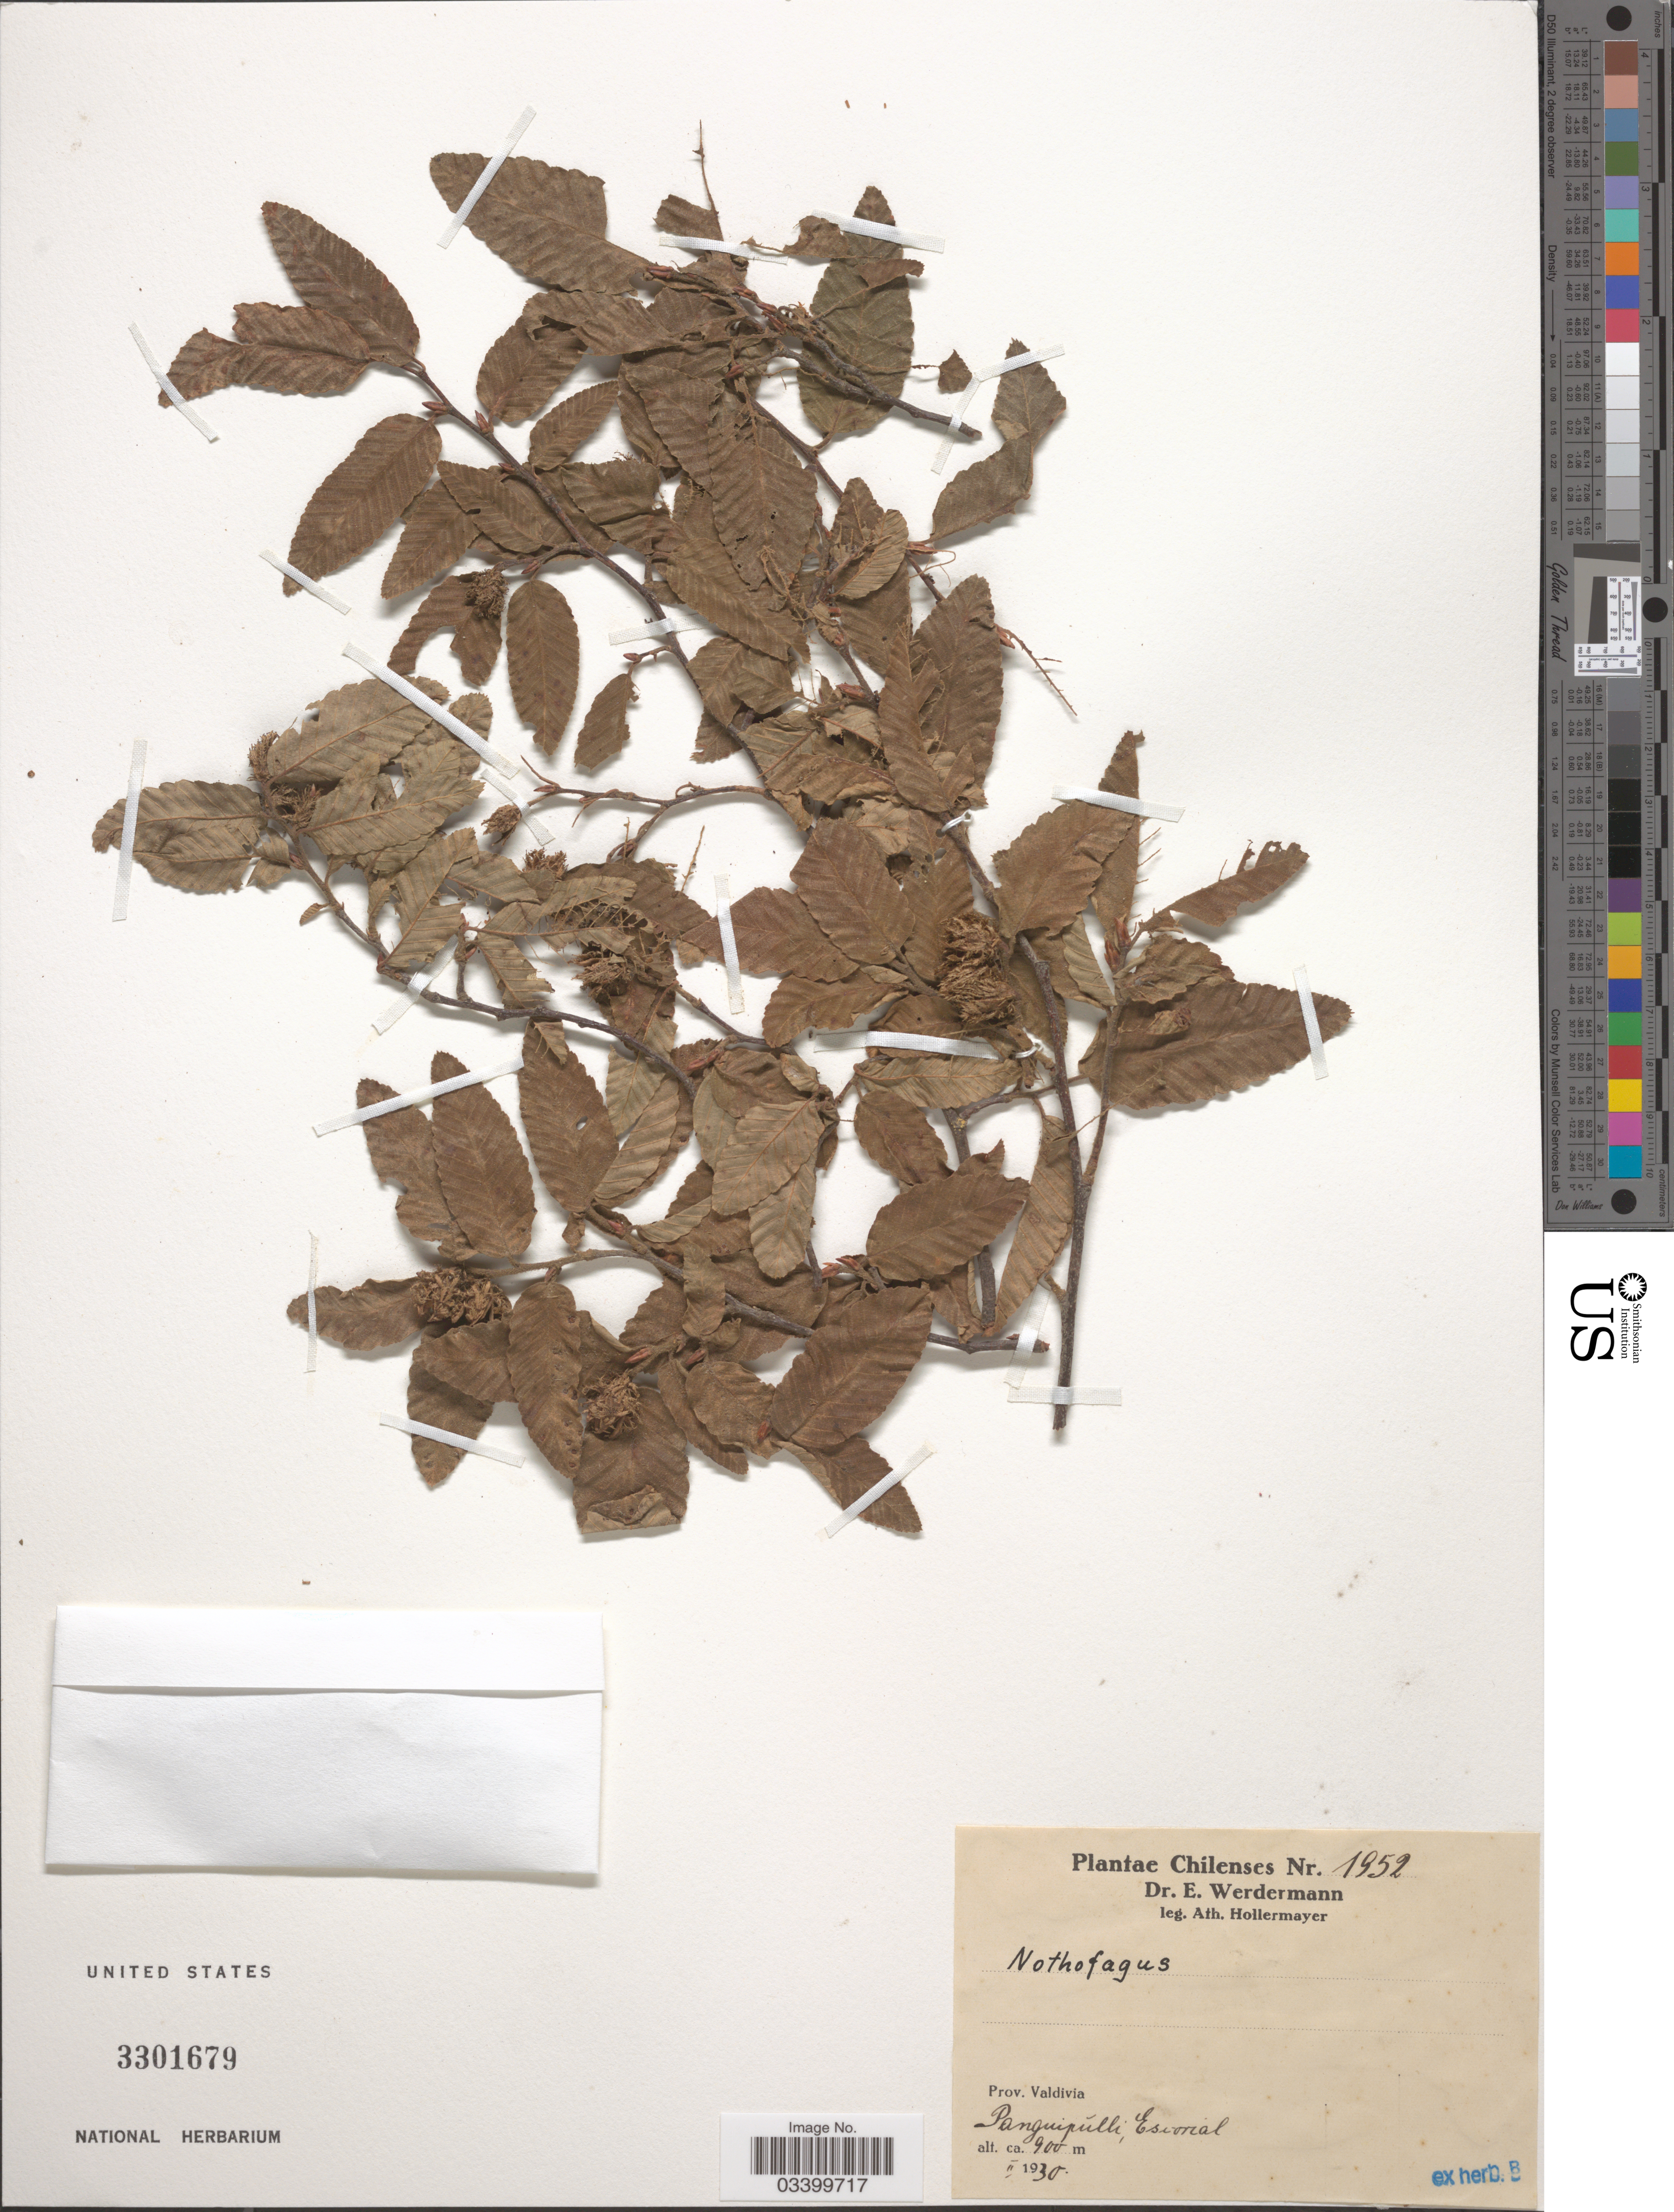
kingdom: Plantae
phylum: Tracheophyta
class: Magnoliopsida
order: Fagales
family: Nothofagaceae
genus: Nothofagus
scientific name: Nothofagus sp.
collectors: A. Hollermayer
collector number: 1952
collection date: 1930-02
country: Chile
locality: Prov. Valdivia. Panguipúlli, Escorial.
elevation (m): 900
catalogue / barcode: US 3301679